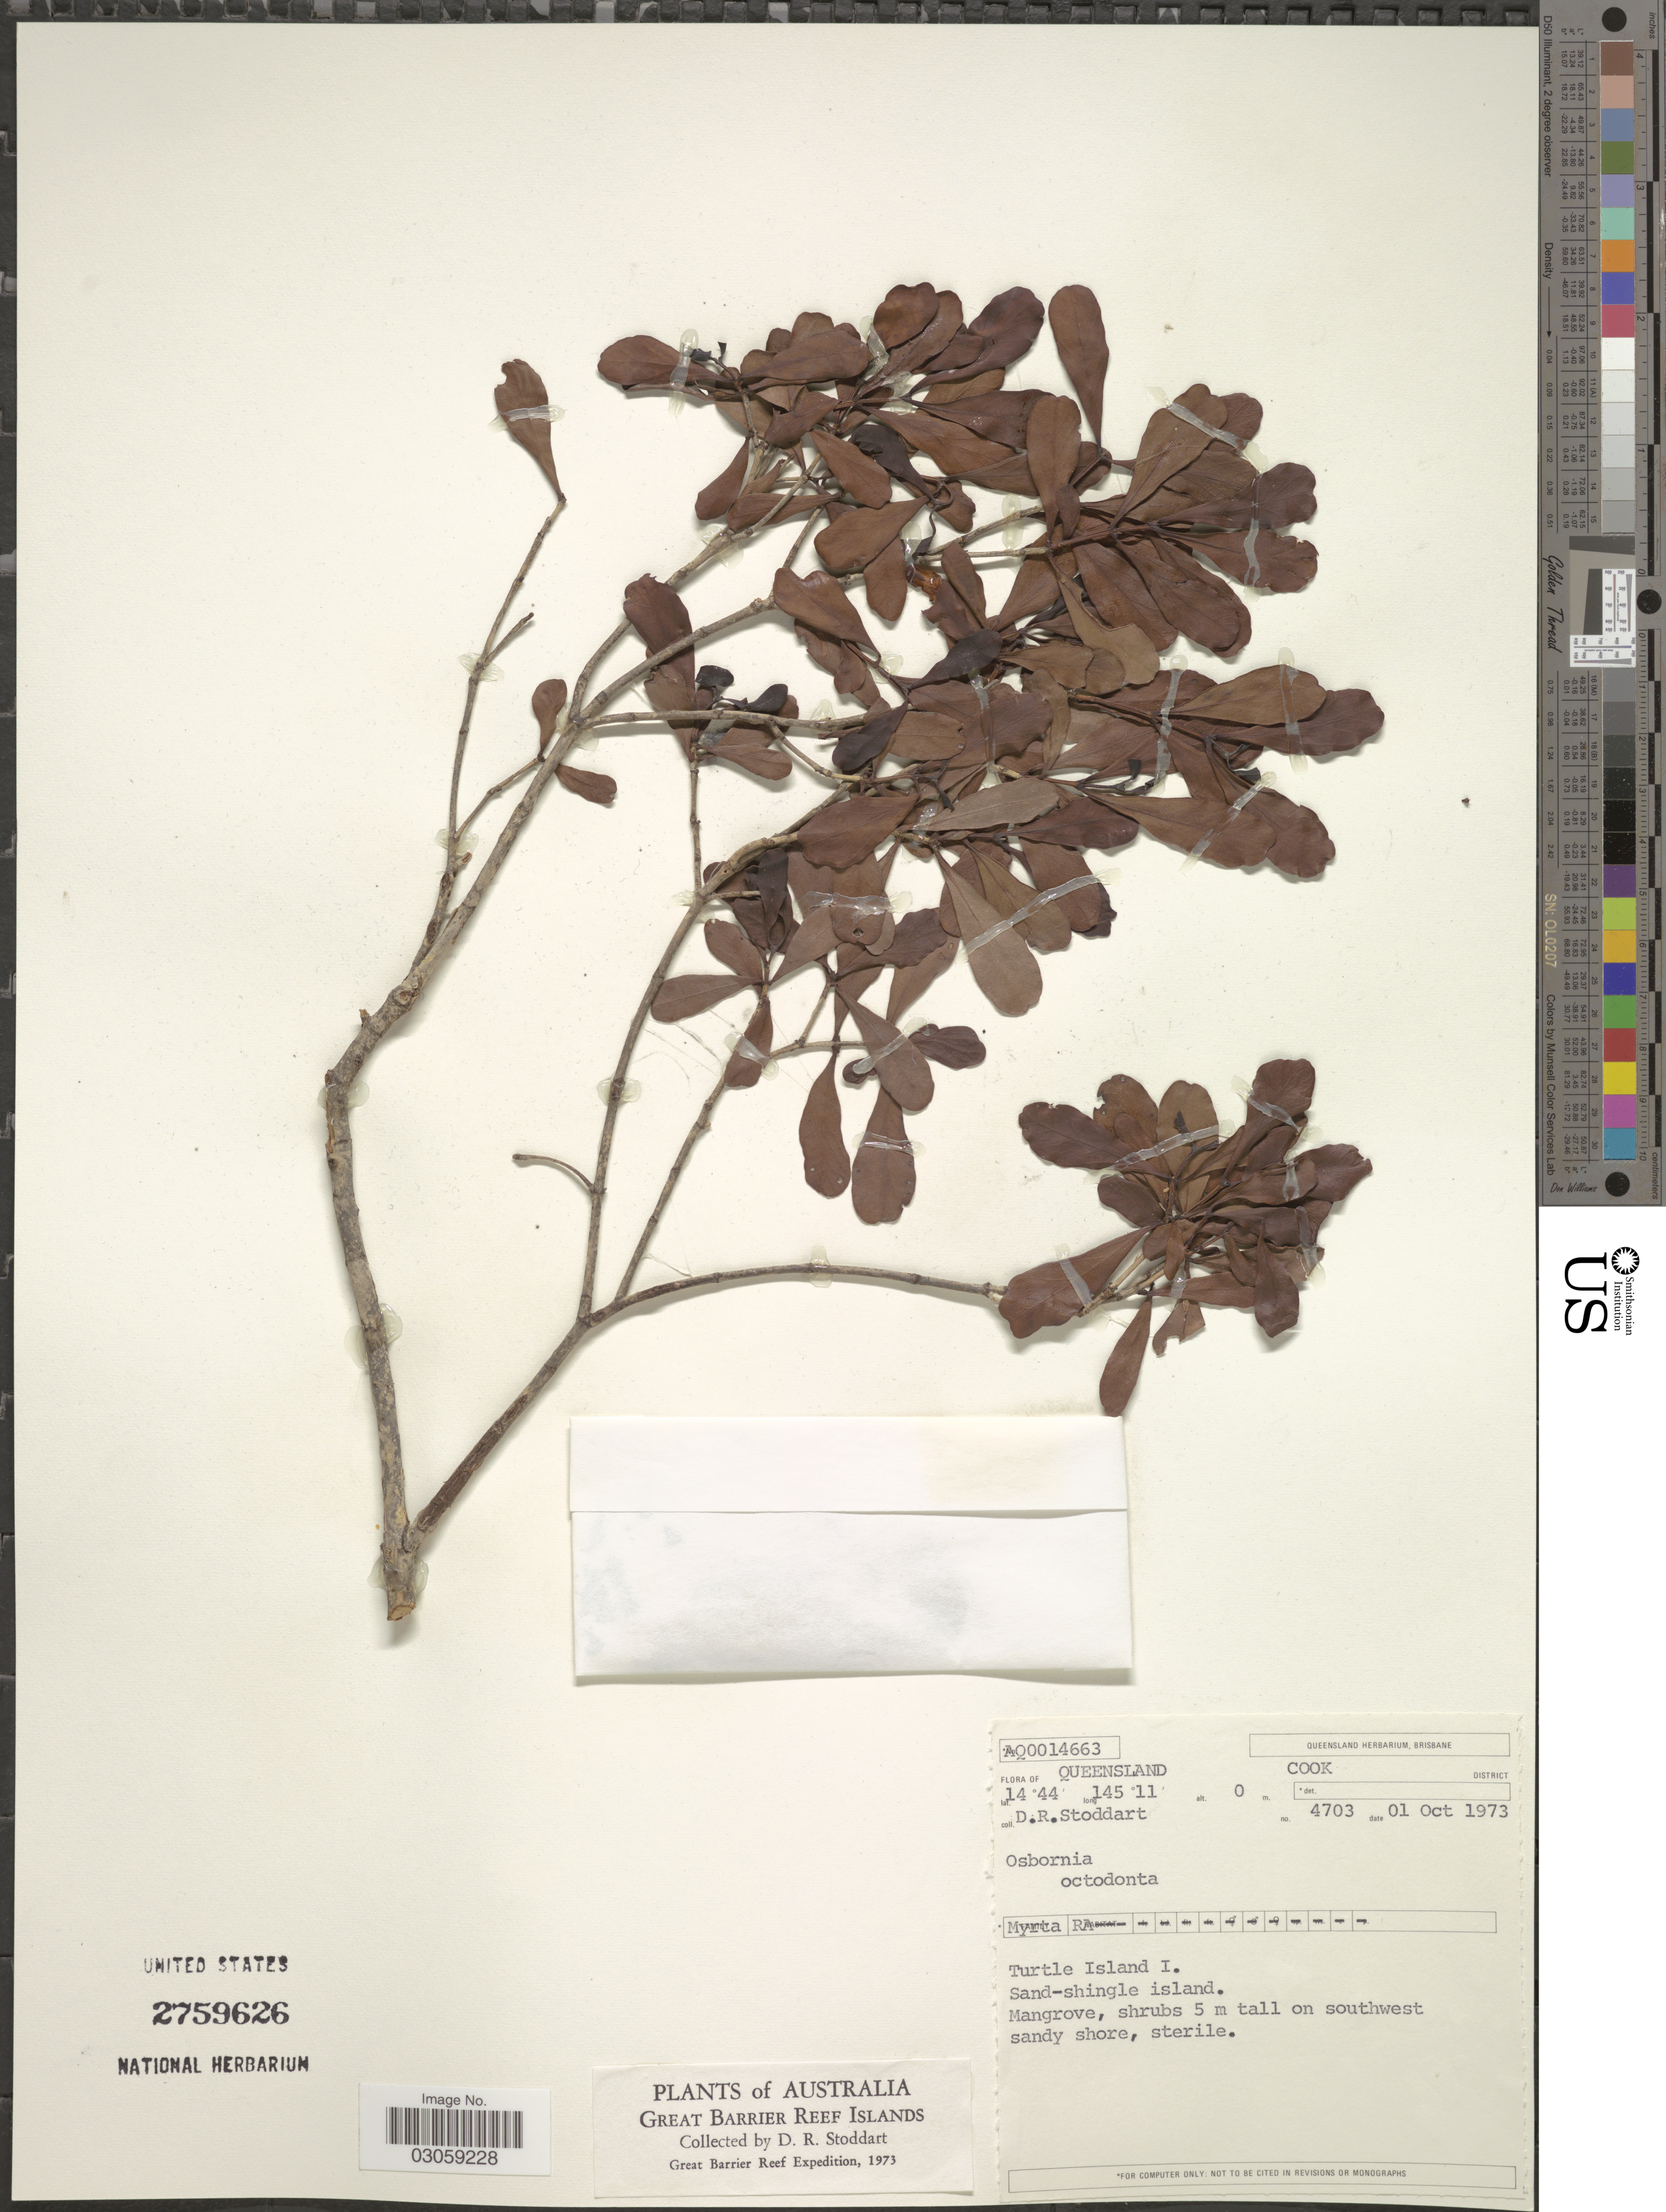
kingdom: Plantae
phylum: Tracheophyta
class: Magnoliopsida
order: Myrtales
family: Myrtaceae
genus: Osbornia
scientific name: Osbornia octodonta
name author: F. Muell.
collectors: D. R. Stoddart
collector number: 4703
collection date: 1973-10-01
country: Australia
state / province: Queensland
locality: Cook District. Turtle Island I. Sand-shingle island.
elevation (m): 0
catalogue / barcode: US 2759626